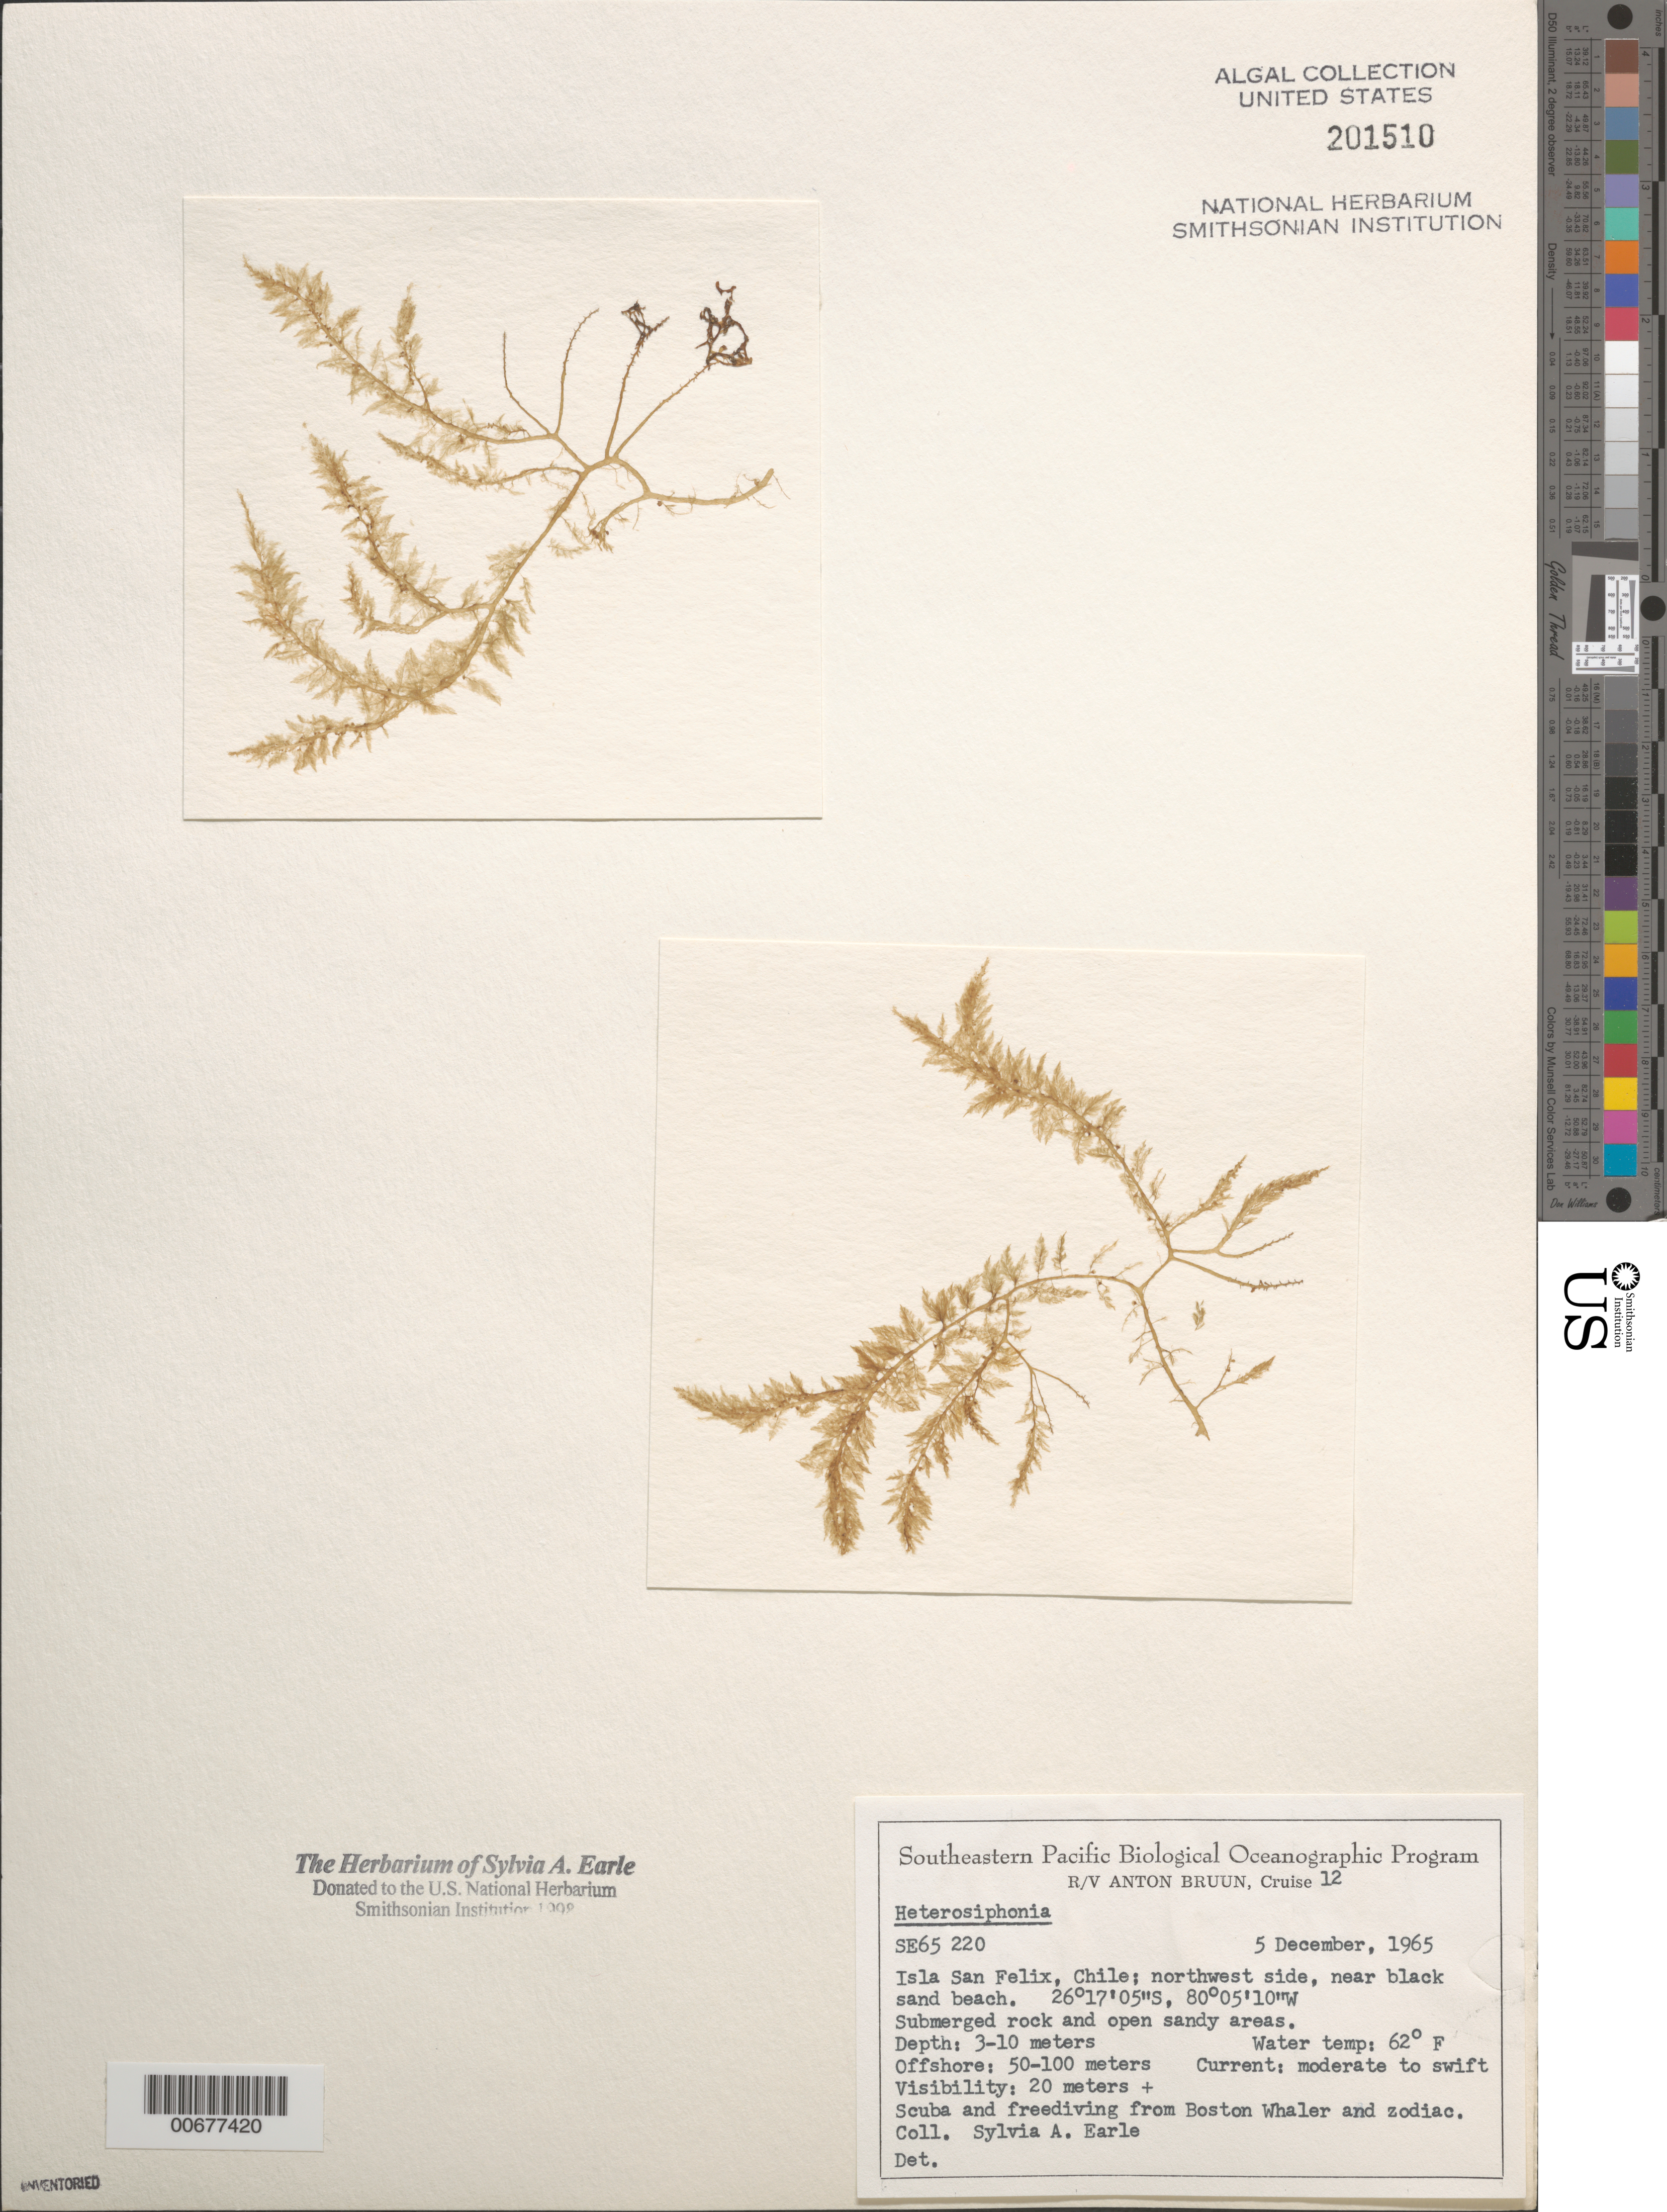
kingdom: Plantae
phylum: Rhodophyta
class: Florideophyceae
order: Ceramiales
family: Dasyaceae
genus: Heterosiphonia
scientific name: Heterosiphonia sp.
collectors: S. A. Earle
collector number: SE 65220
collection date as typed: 05 Dec 1965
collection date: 1965-12-05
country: Chile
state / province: Atacama (III)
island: Isla San Felix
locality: Near black sand beach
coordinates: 26 17' 05" S, 80 05' 10" W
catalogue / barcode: US 201510